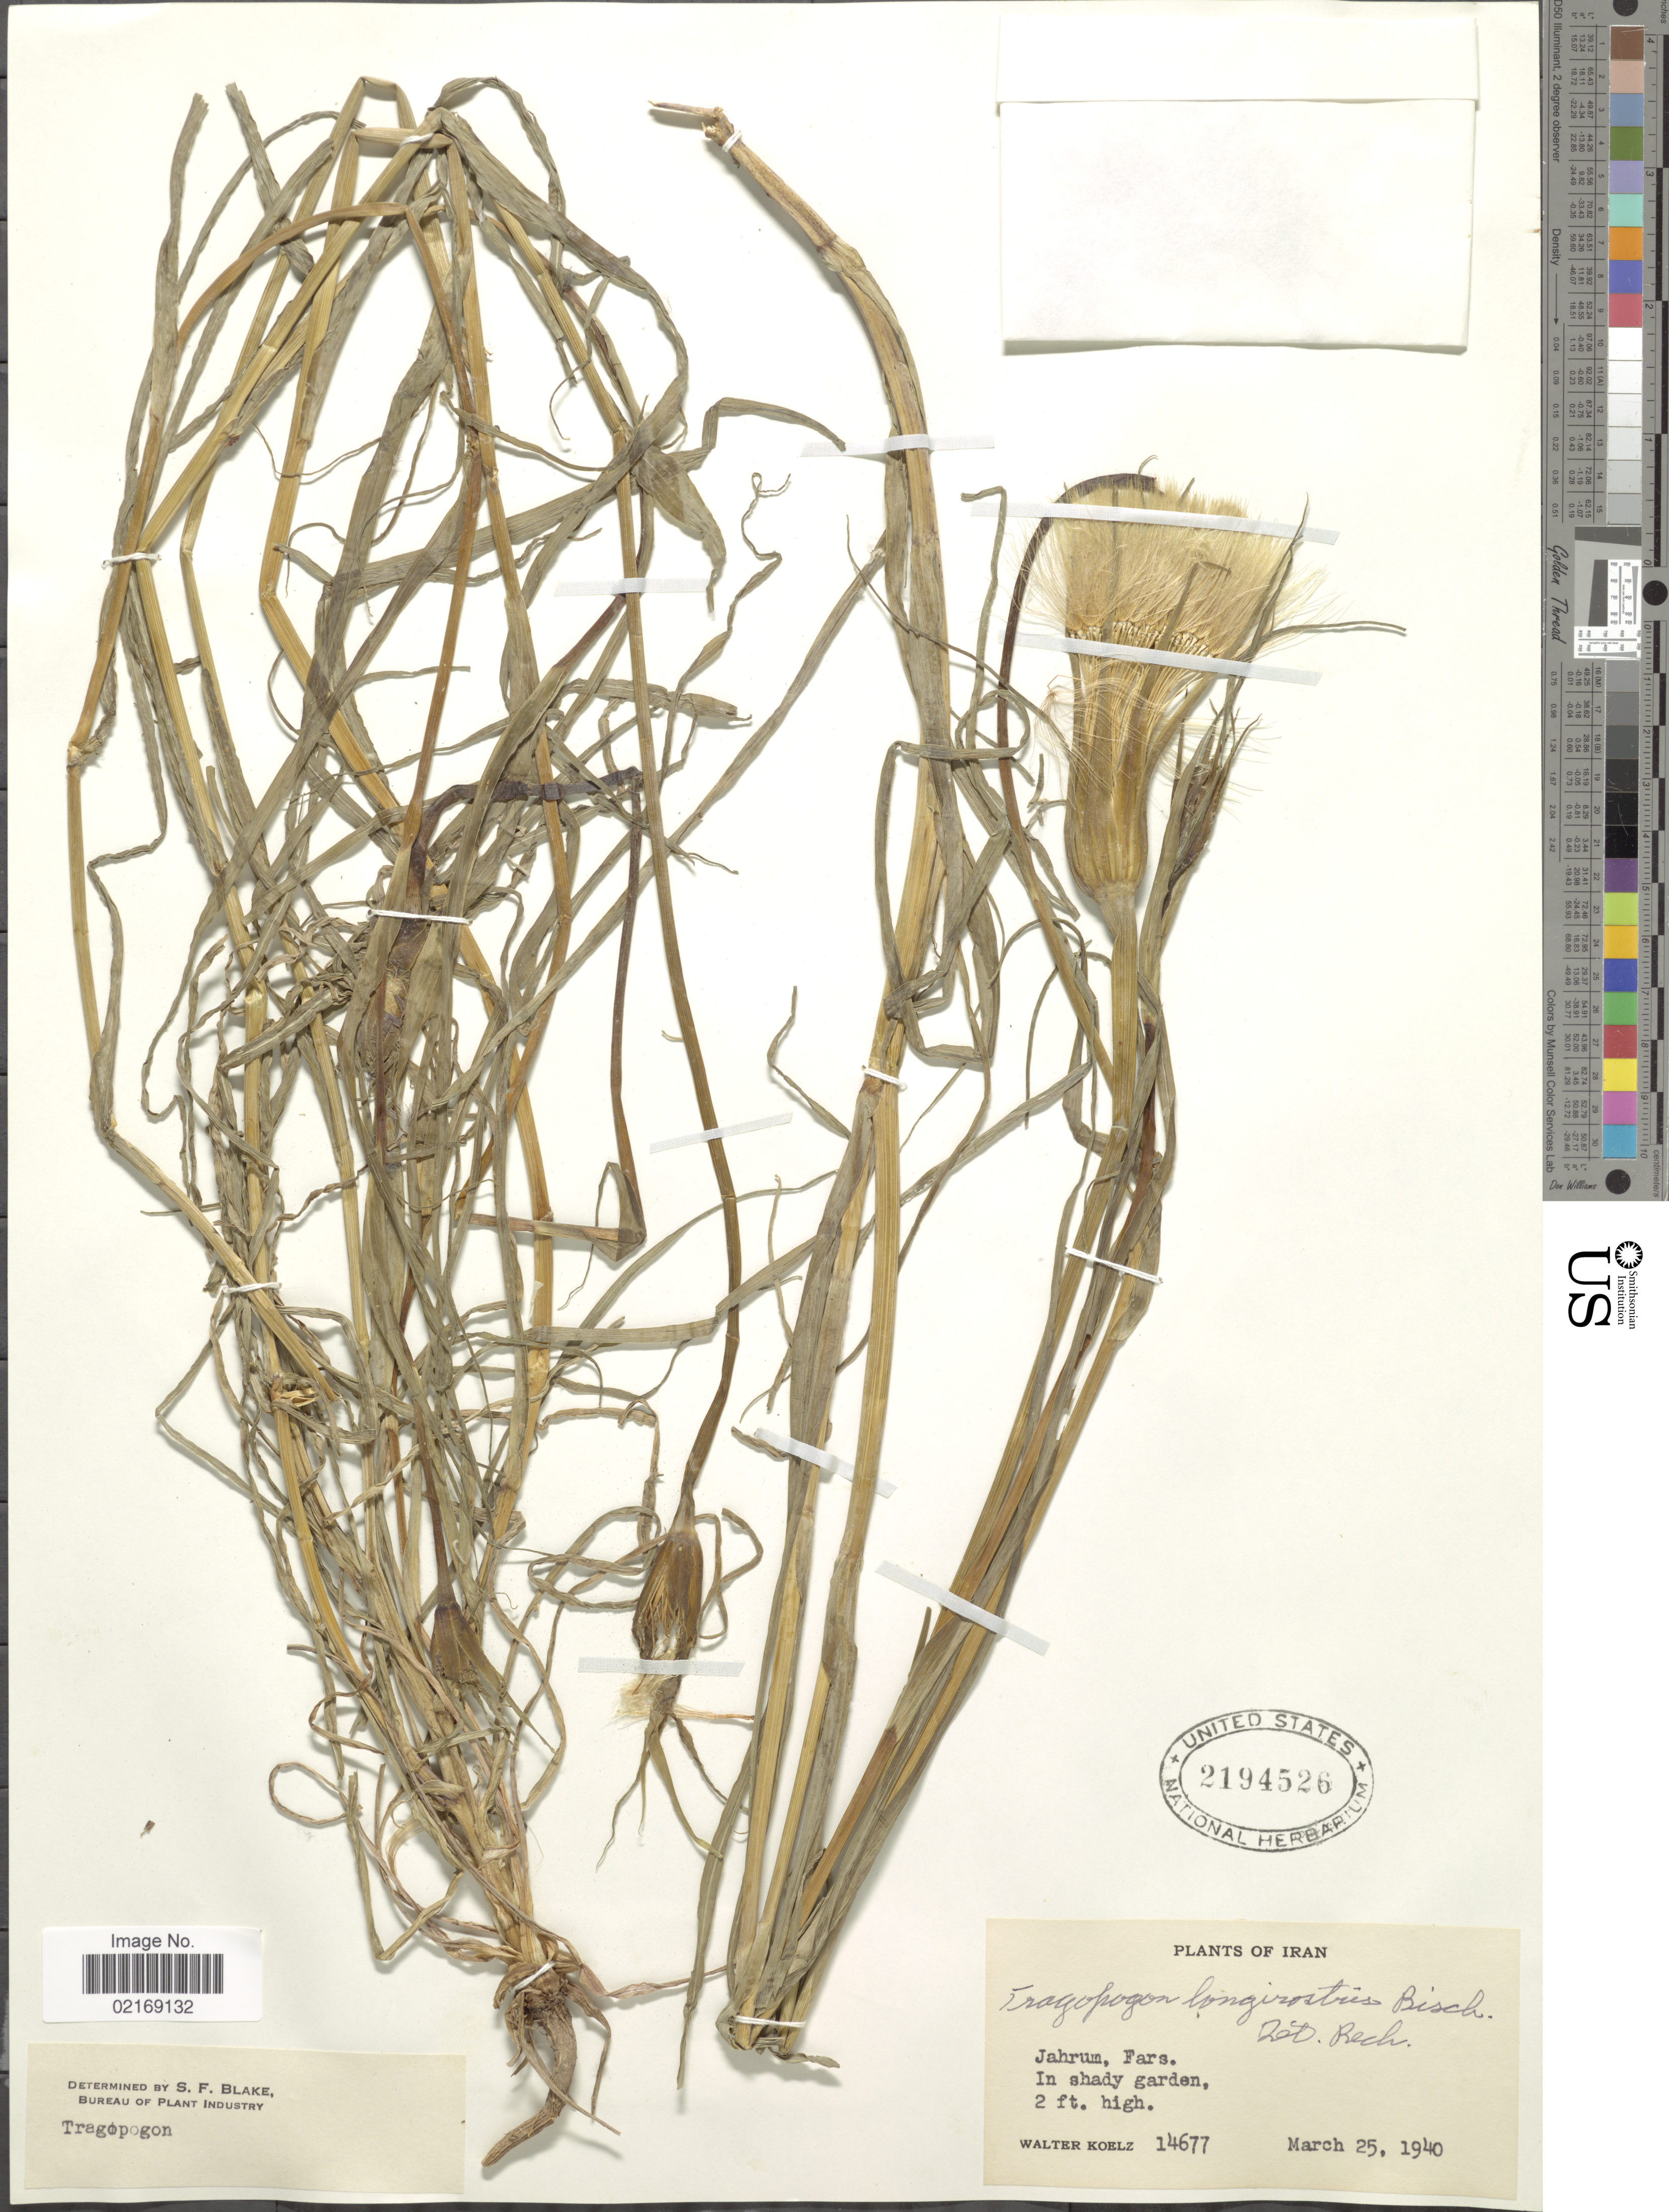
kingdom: Plantae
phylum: Tracheophyta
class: Magnoliopsida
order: Asterales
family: Asteraceae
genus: Tragopogon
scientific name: Tragopogon porrifolius subsp. longirostris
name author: (Sch. Bip.) Greuter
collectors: W. N. Koelz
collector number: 14677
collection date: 1940-03-25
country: Iran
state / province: Fars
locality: Jahrum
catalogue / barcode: US 2194526